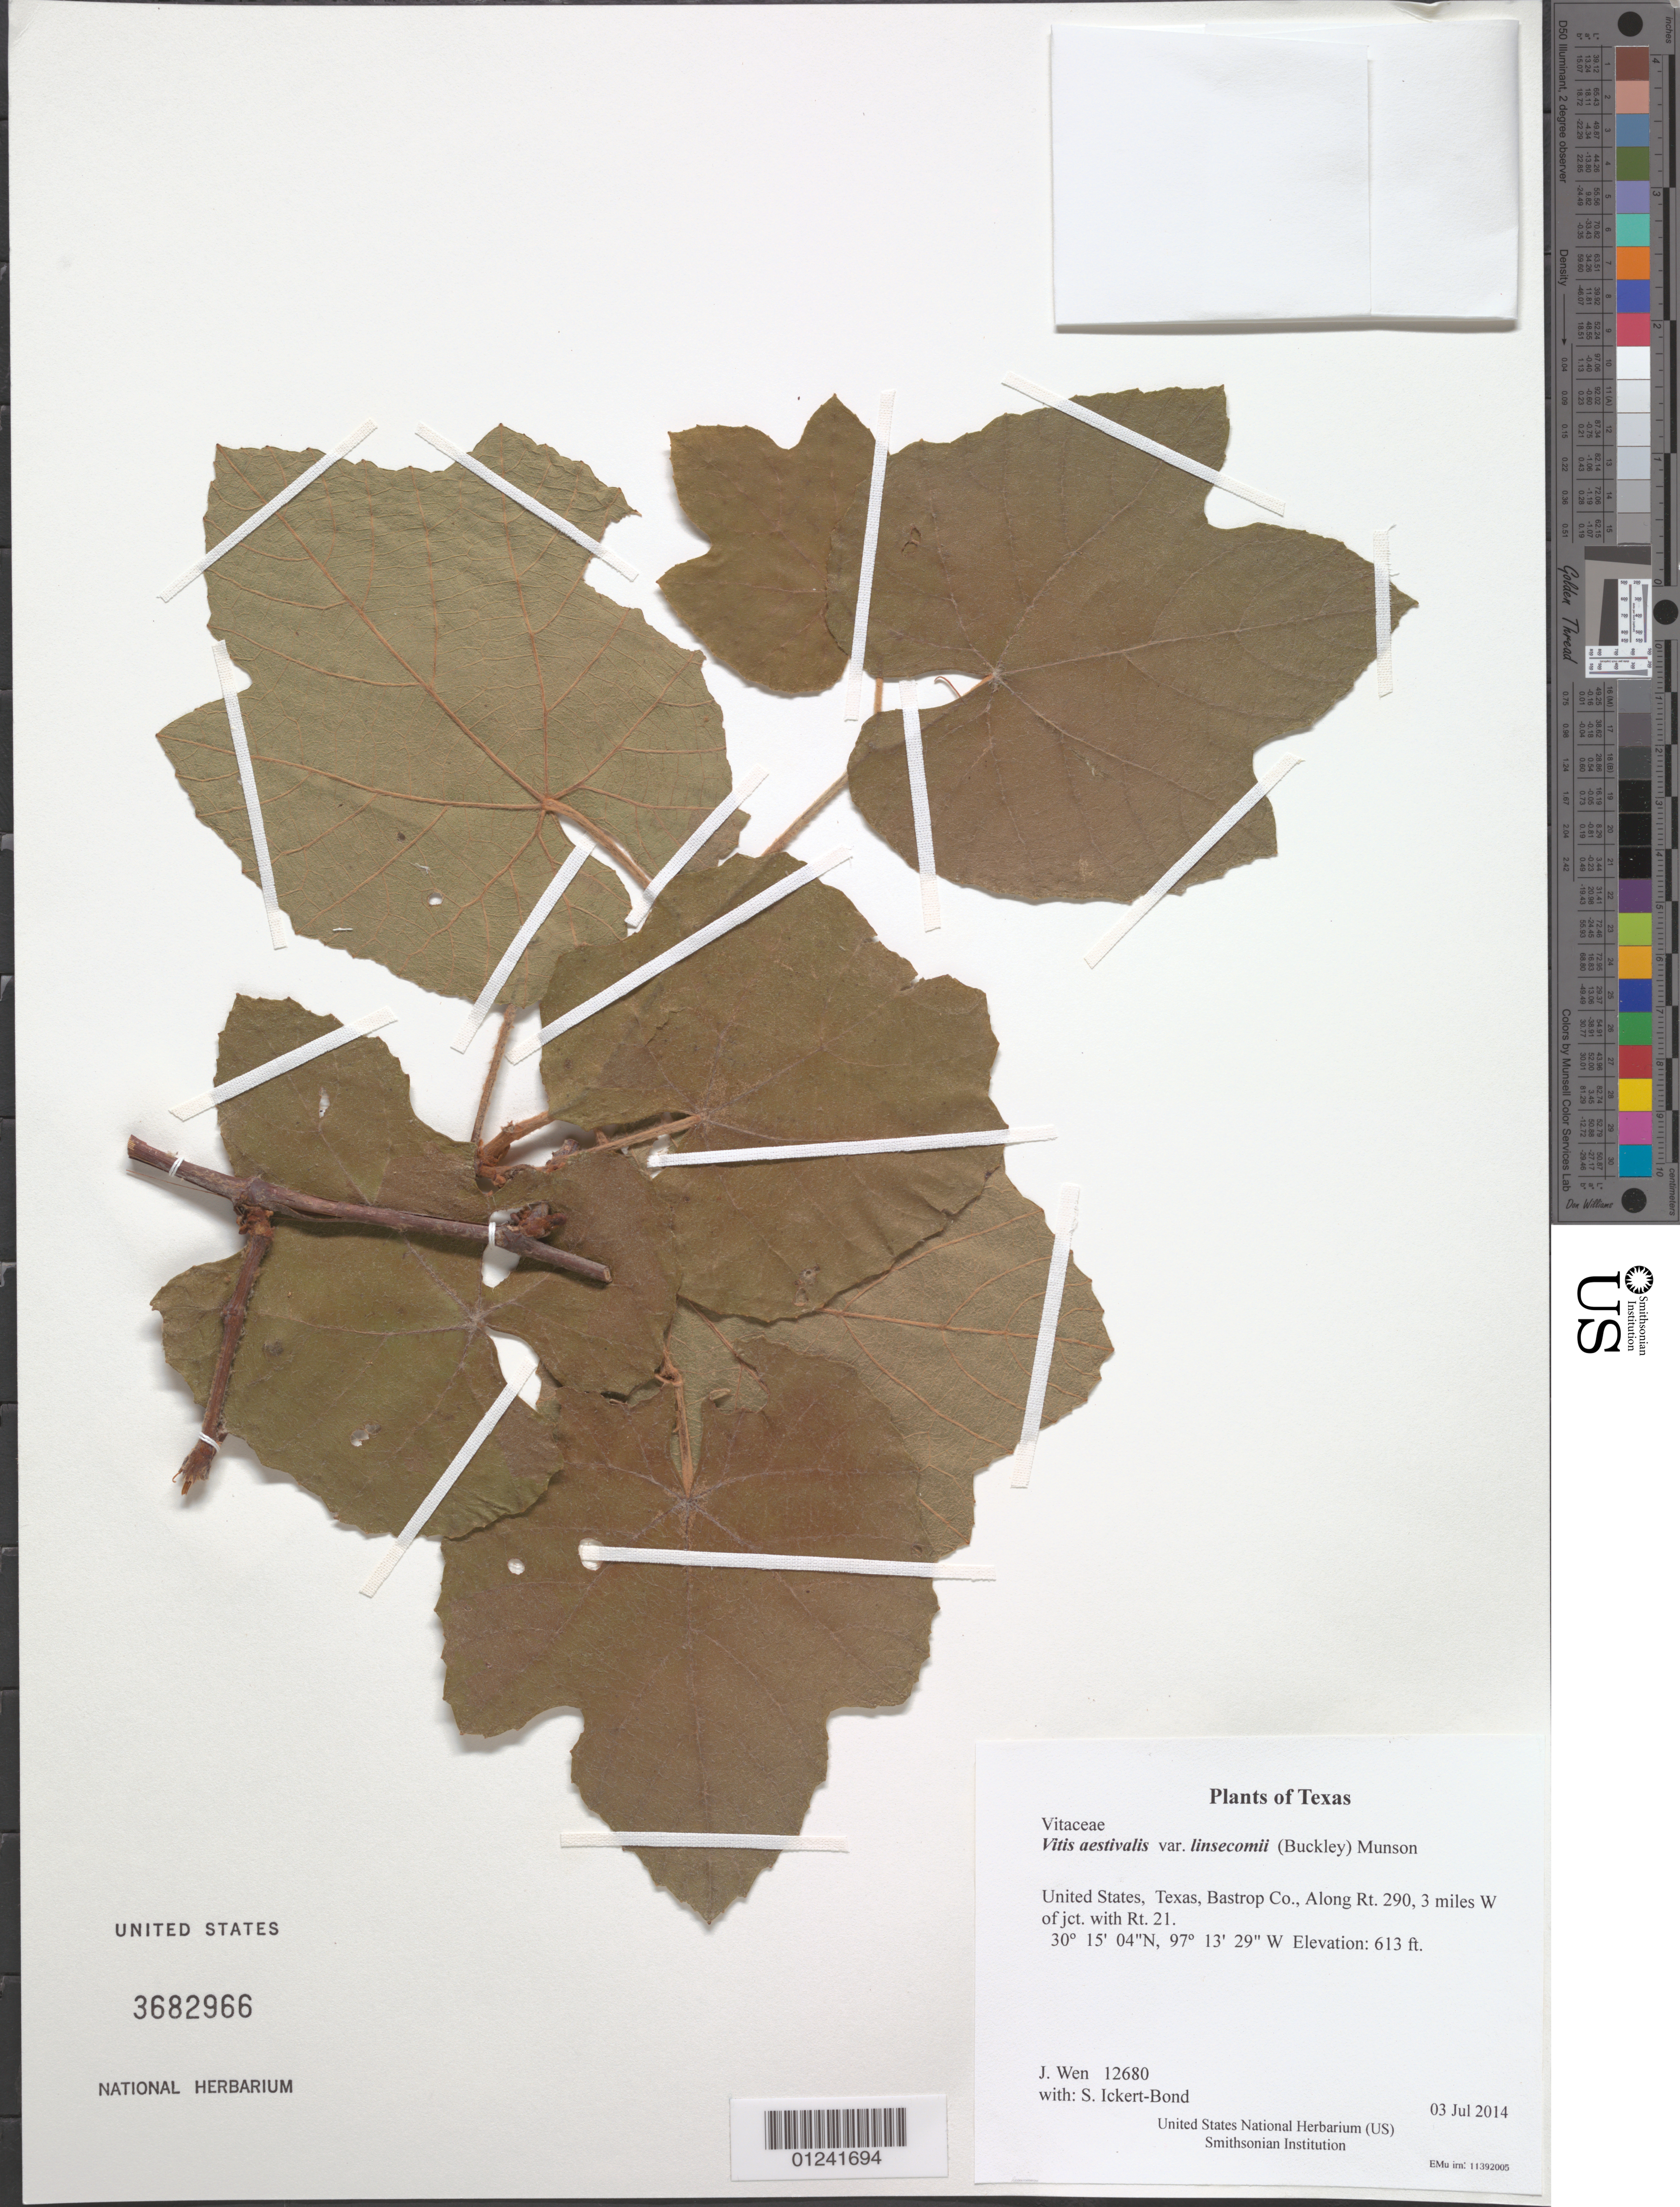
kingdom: Plantae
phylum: Tracheophyta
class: Magnoliopsida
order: Vitales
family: Vitaceae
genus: Vitis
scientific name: Vitis aestivalis var. linsecomii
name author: (Buckley) Munson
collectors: J. Wen & S. Ickert-Bond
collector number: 12680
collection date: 2014-07-03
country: United States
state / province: Texas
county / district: Bastrop Co.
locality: Along Rt. 290, 3 miles W of jct. with Rt. 21.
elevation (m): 187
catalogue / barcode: US 3682966